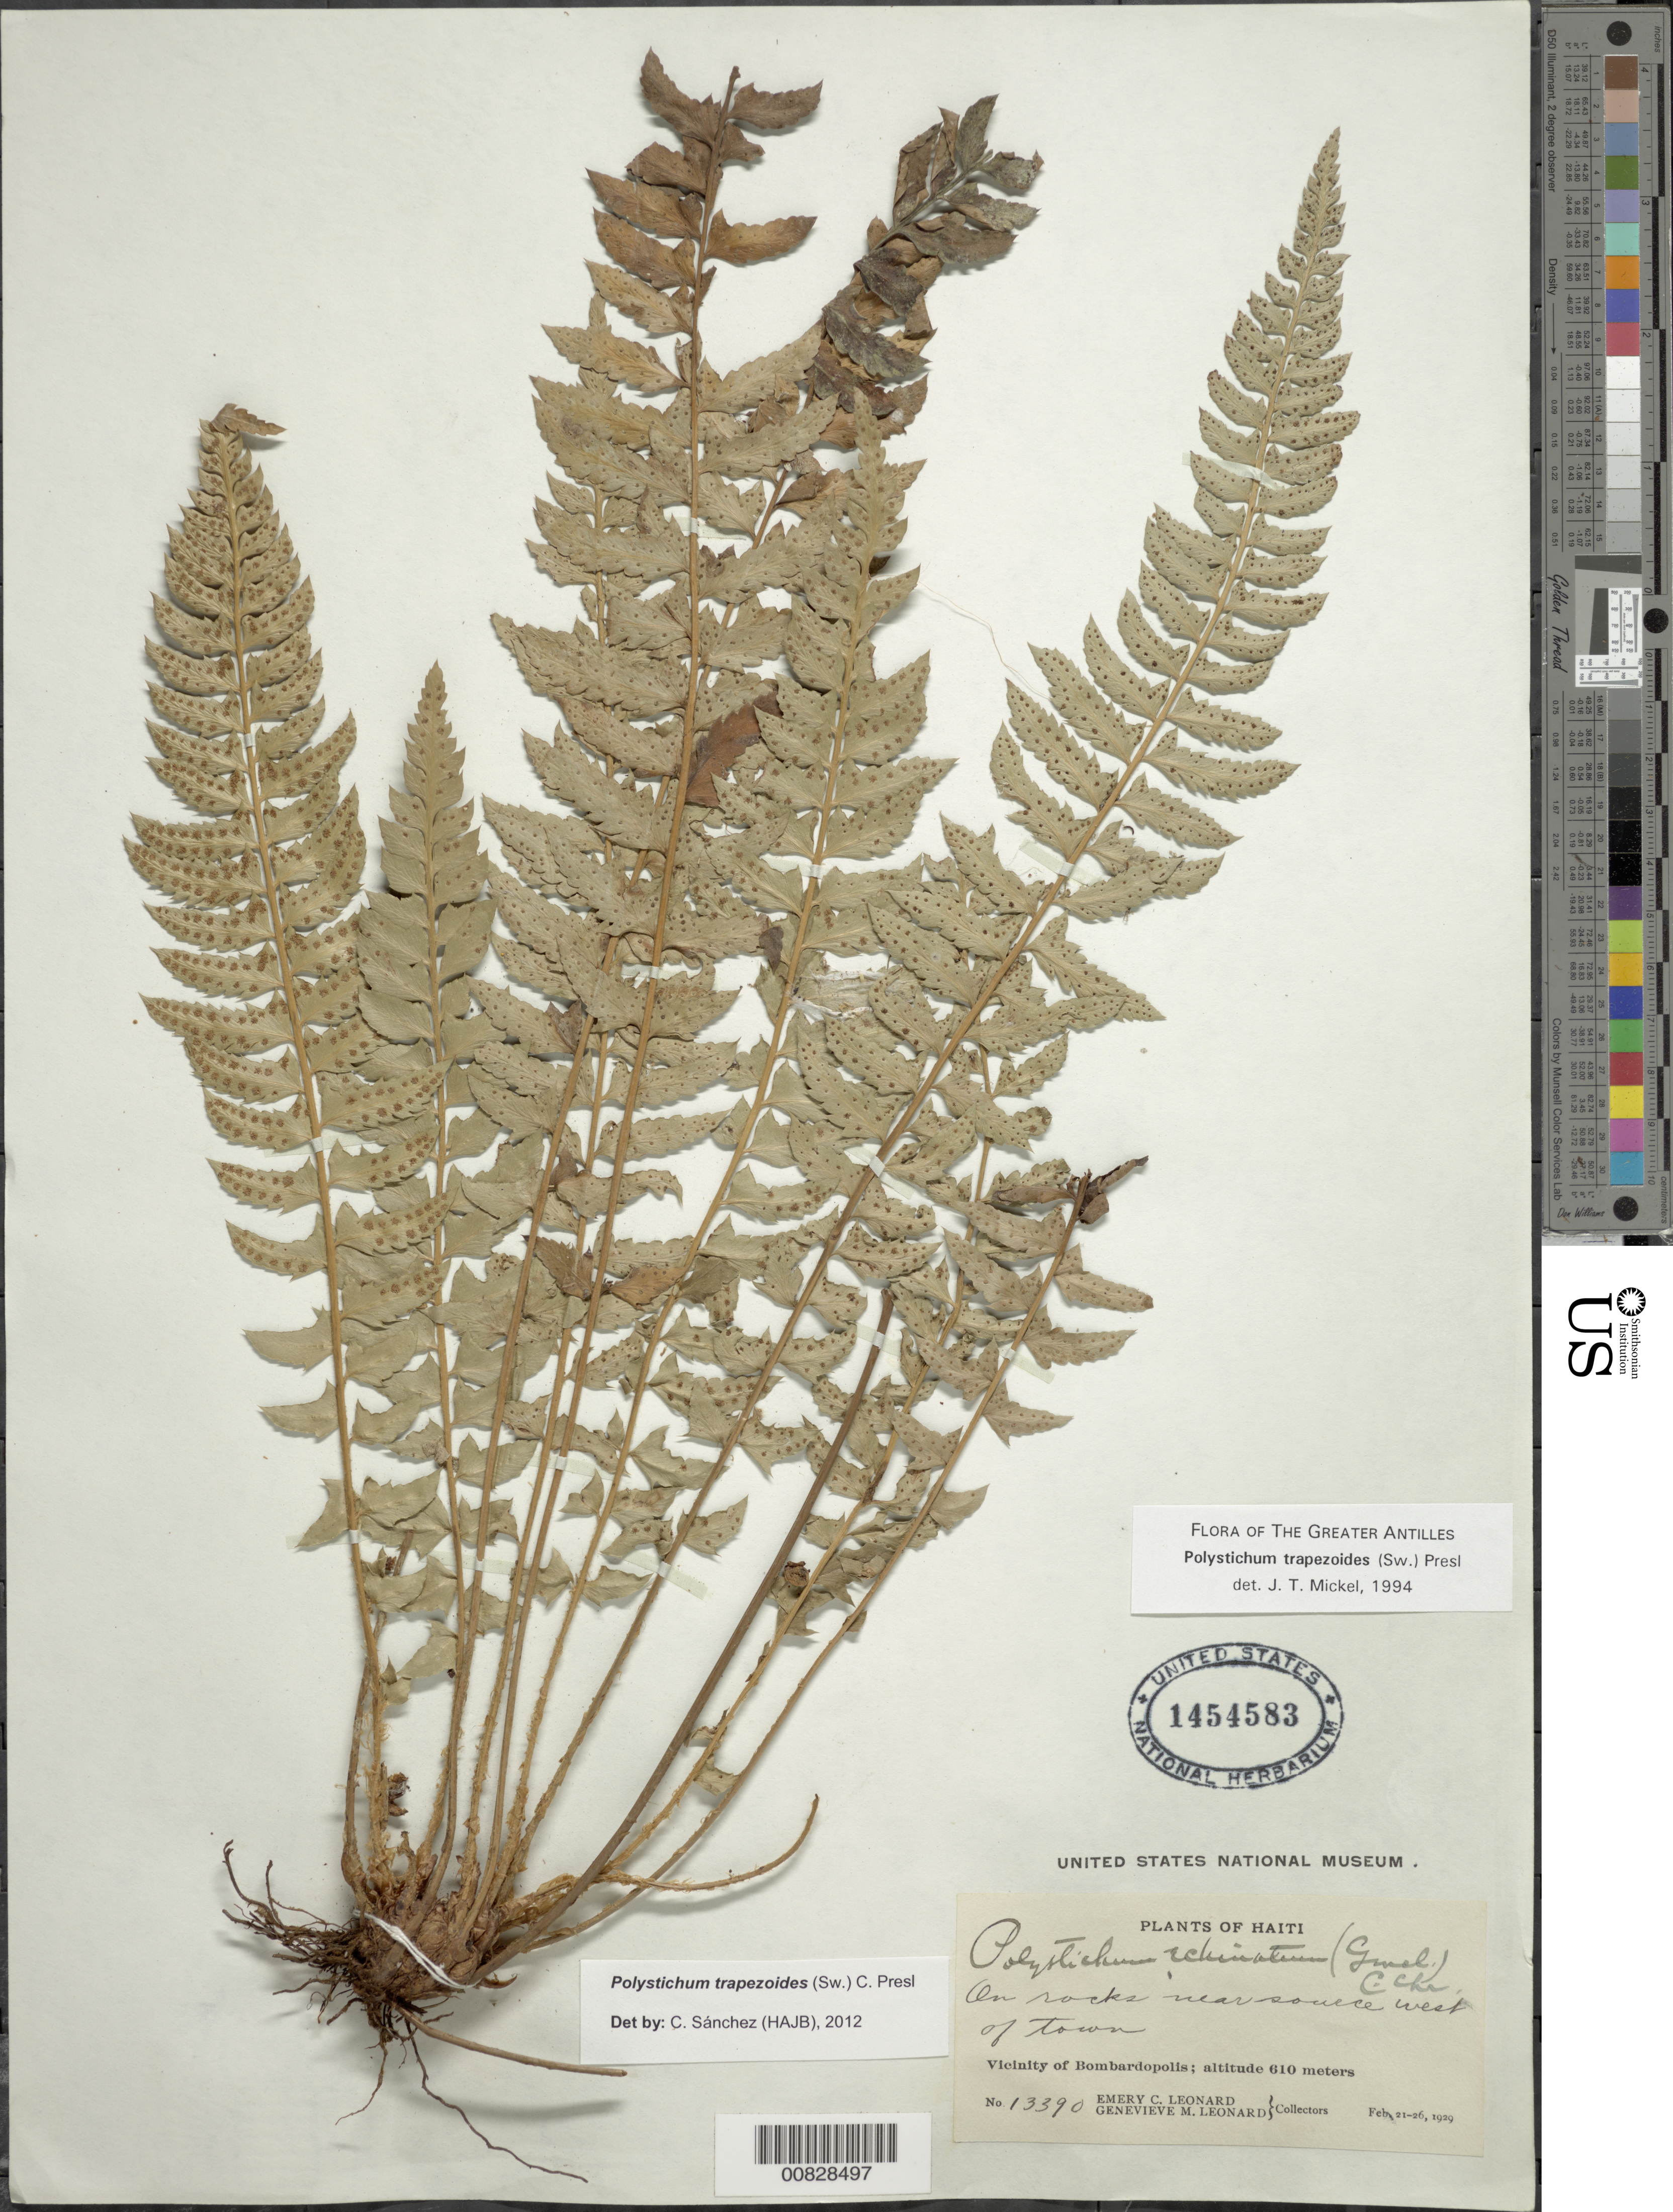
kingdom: Plantae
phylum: Tracheophyta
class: Polypodiopsida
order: Polypodiales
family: Dryopteridaceae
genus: Polystichum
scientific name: Polystichum trapezoides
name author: (Sw.) C. Presl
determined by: Mickel, J. T., (NY), New York Botanical Garden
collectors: E. C. Leonard & G. M. Leonard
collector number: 13390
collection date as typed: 21 Feb 1929 to 26 Feb 1929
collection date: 1929-02-21/1929-02-26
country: Haiti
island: Hispaniola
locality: Bombardopolis, near source W of town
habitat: On rocks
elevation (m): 610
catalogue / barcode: US 1454583